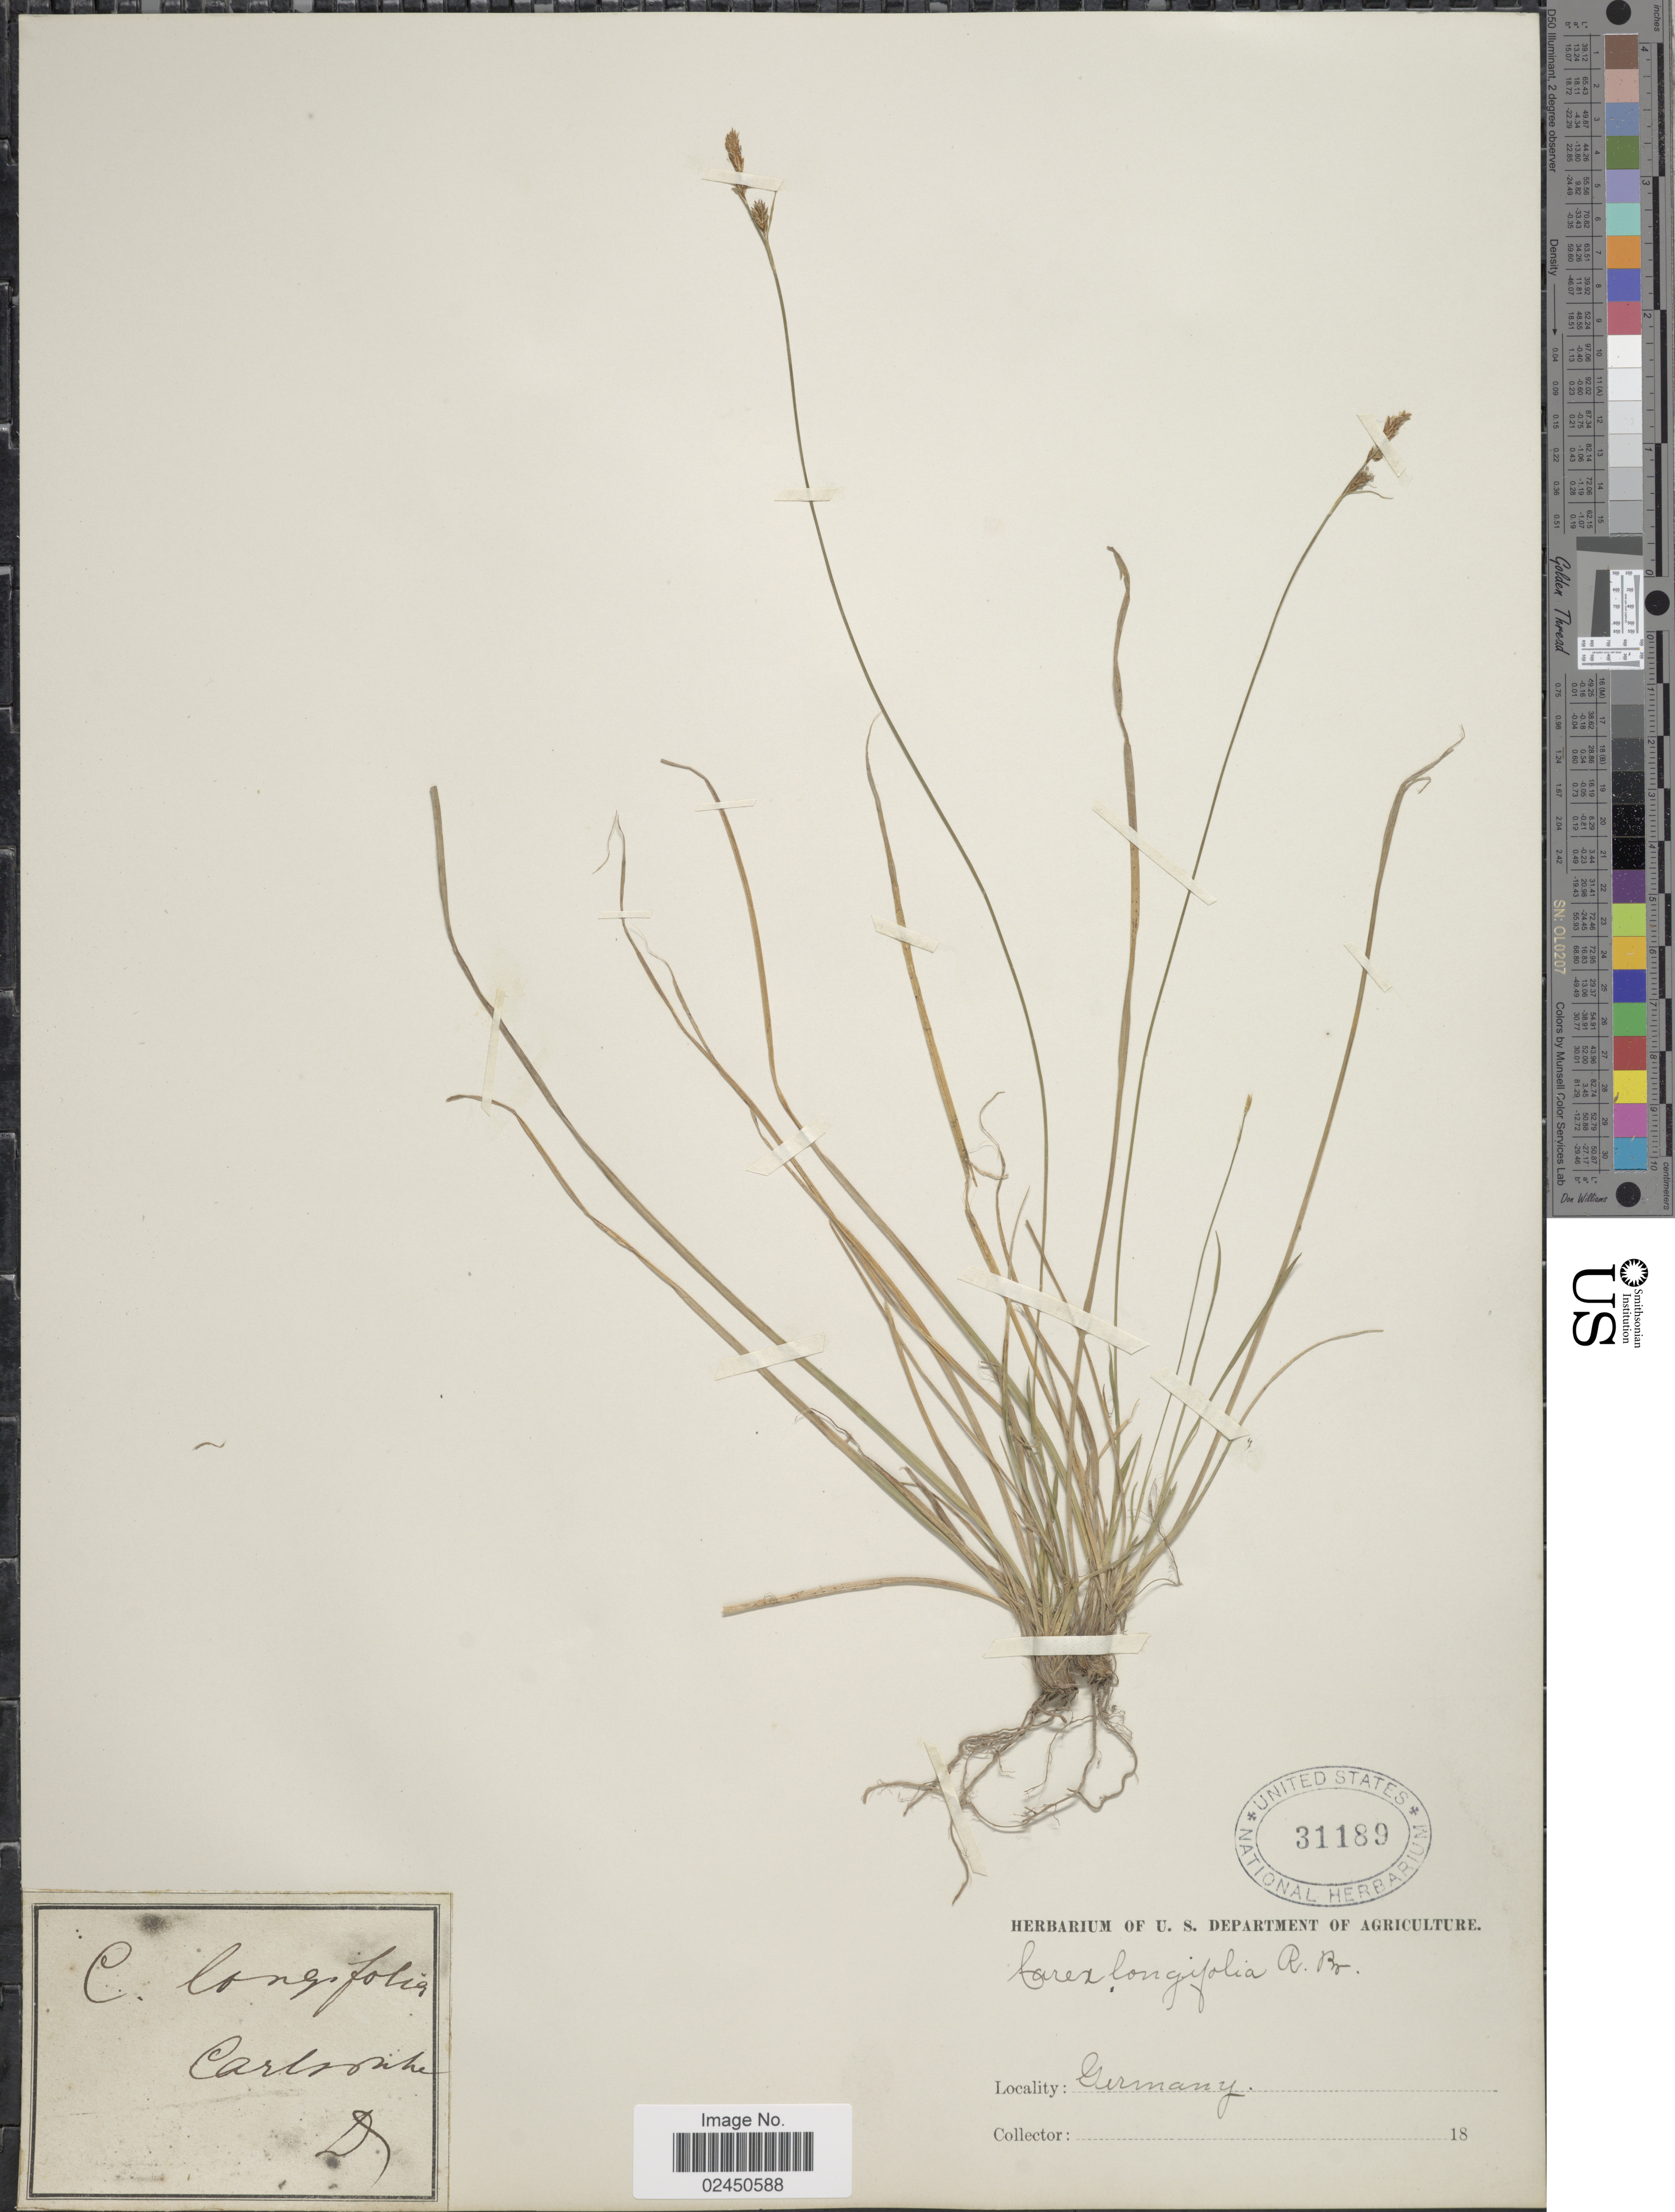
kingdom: Plantae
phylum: Tracheophyta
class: Liliopsida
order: Poales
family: Cyperaceae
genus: Carex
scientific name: Carex umbrosa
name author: Host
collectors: ex herb. U. S. Department of Agriculture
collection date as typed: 18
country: Germany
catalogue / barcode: US 31189